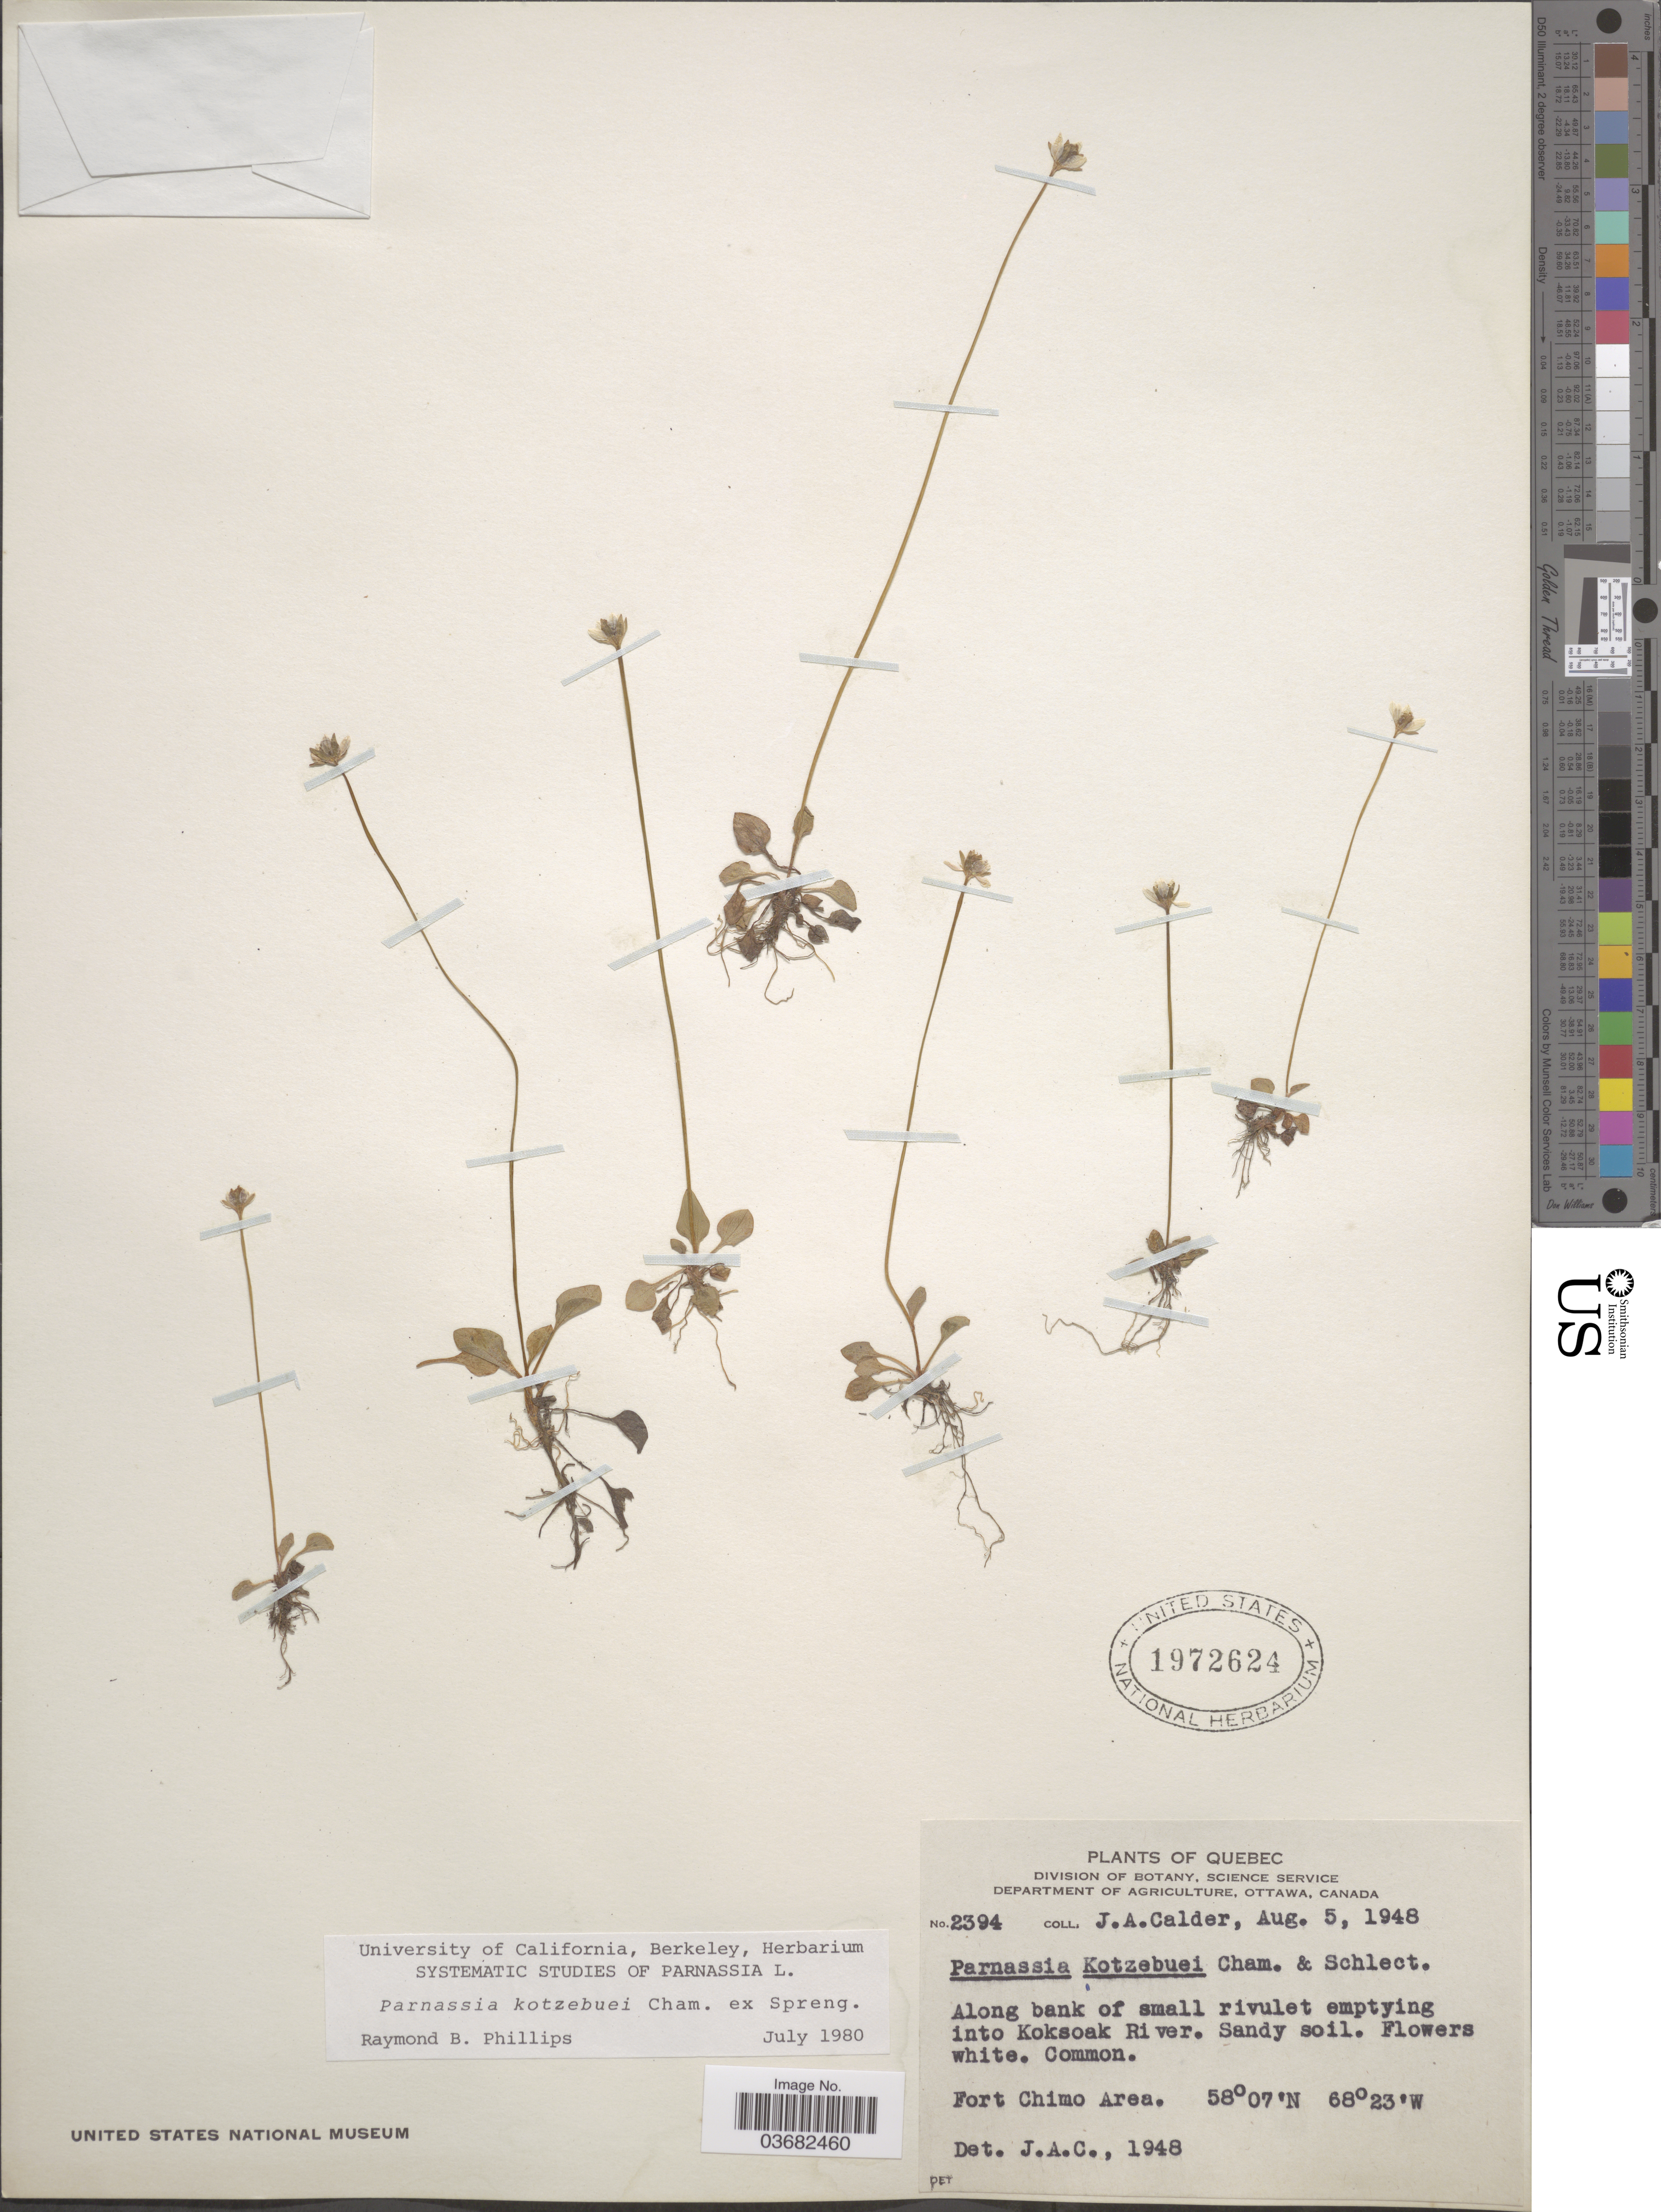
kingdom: Plantae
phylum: Tracheophyta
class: Magnoliopsida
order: Celastrales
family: Parnassiaceae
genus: Parnassia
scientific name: Parnassia kotzebuei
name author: Cham. ex Spreng.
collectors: J. A. Calder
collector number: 2394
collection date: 1948-08-05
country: Canada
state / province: Quebec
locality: Along bank of small rivulet emptying into Koksoak River. Fort Chimo Area.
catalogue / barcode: US 1972624